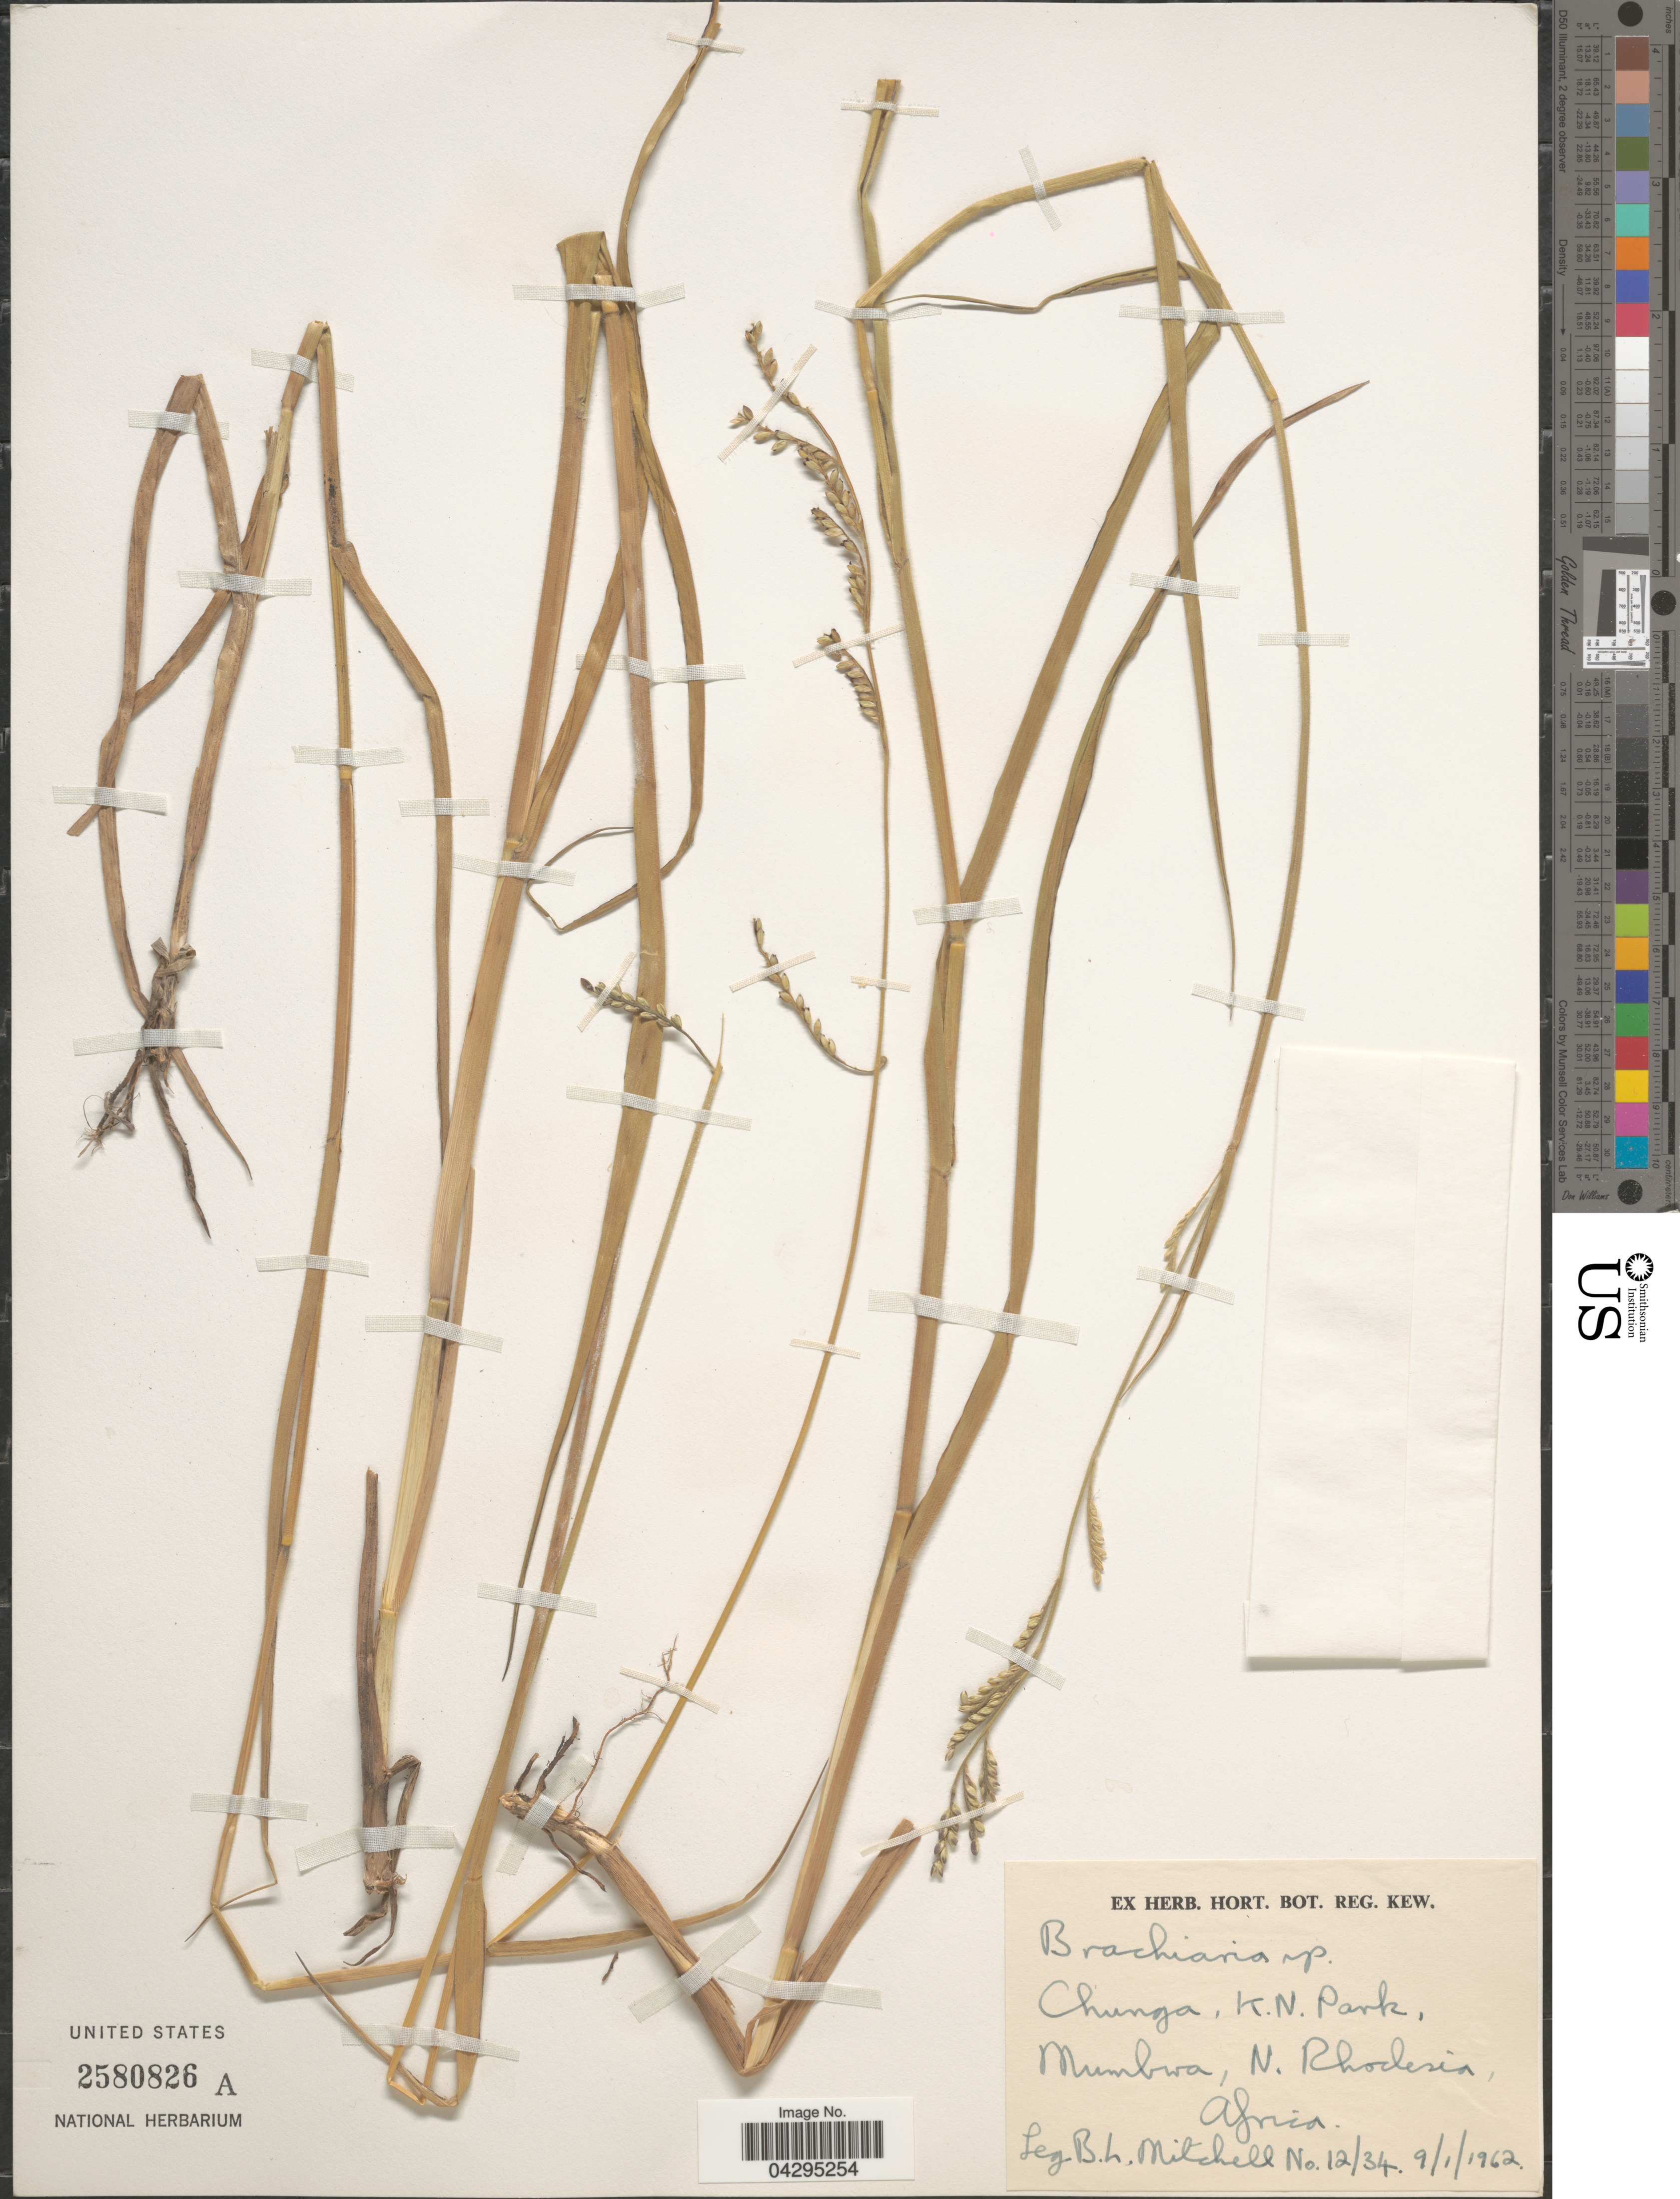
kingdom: Plantae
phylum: Tracheophyta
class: Liliopsida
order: Poales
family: Poaceae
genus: Urochloa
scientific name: Urochloa sp.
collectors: B. Mitchell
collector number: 12/34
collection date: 1962-01-09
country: Zambia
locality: Mumbwa, N. Rhodesia.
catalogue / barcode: US 2580826A